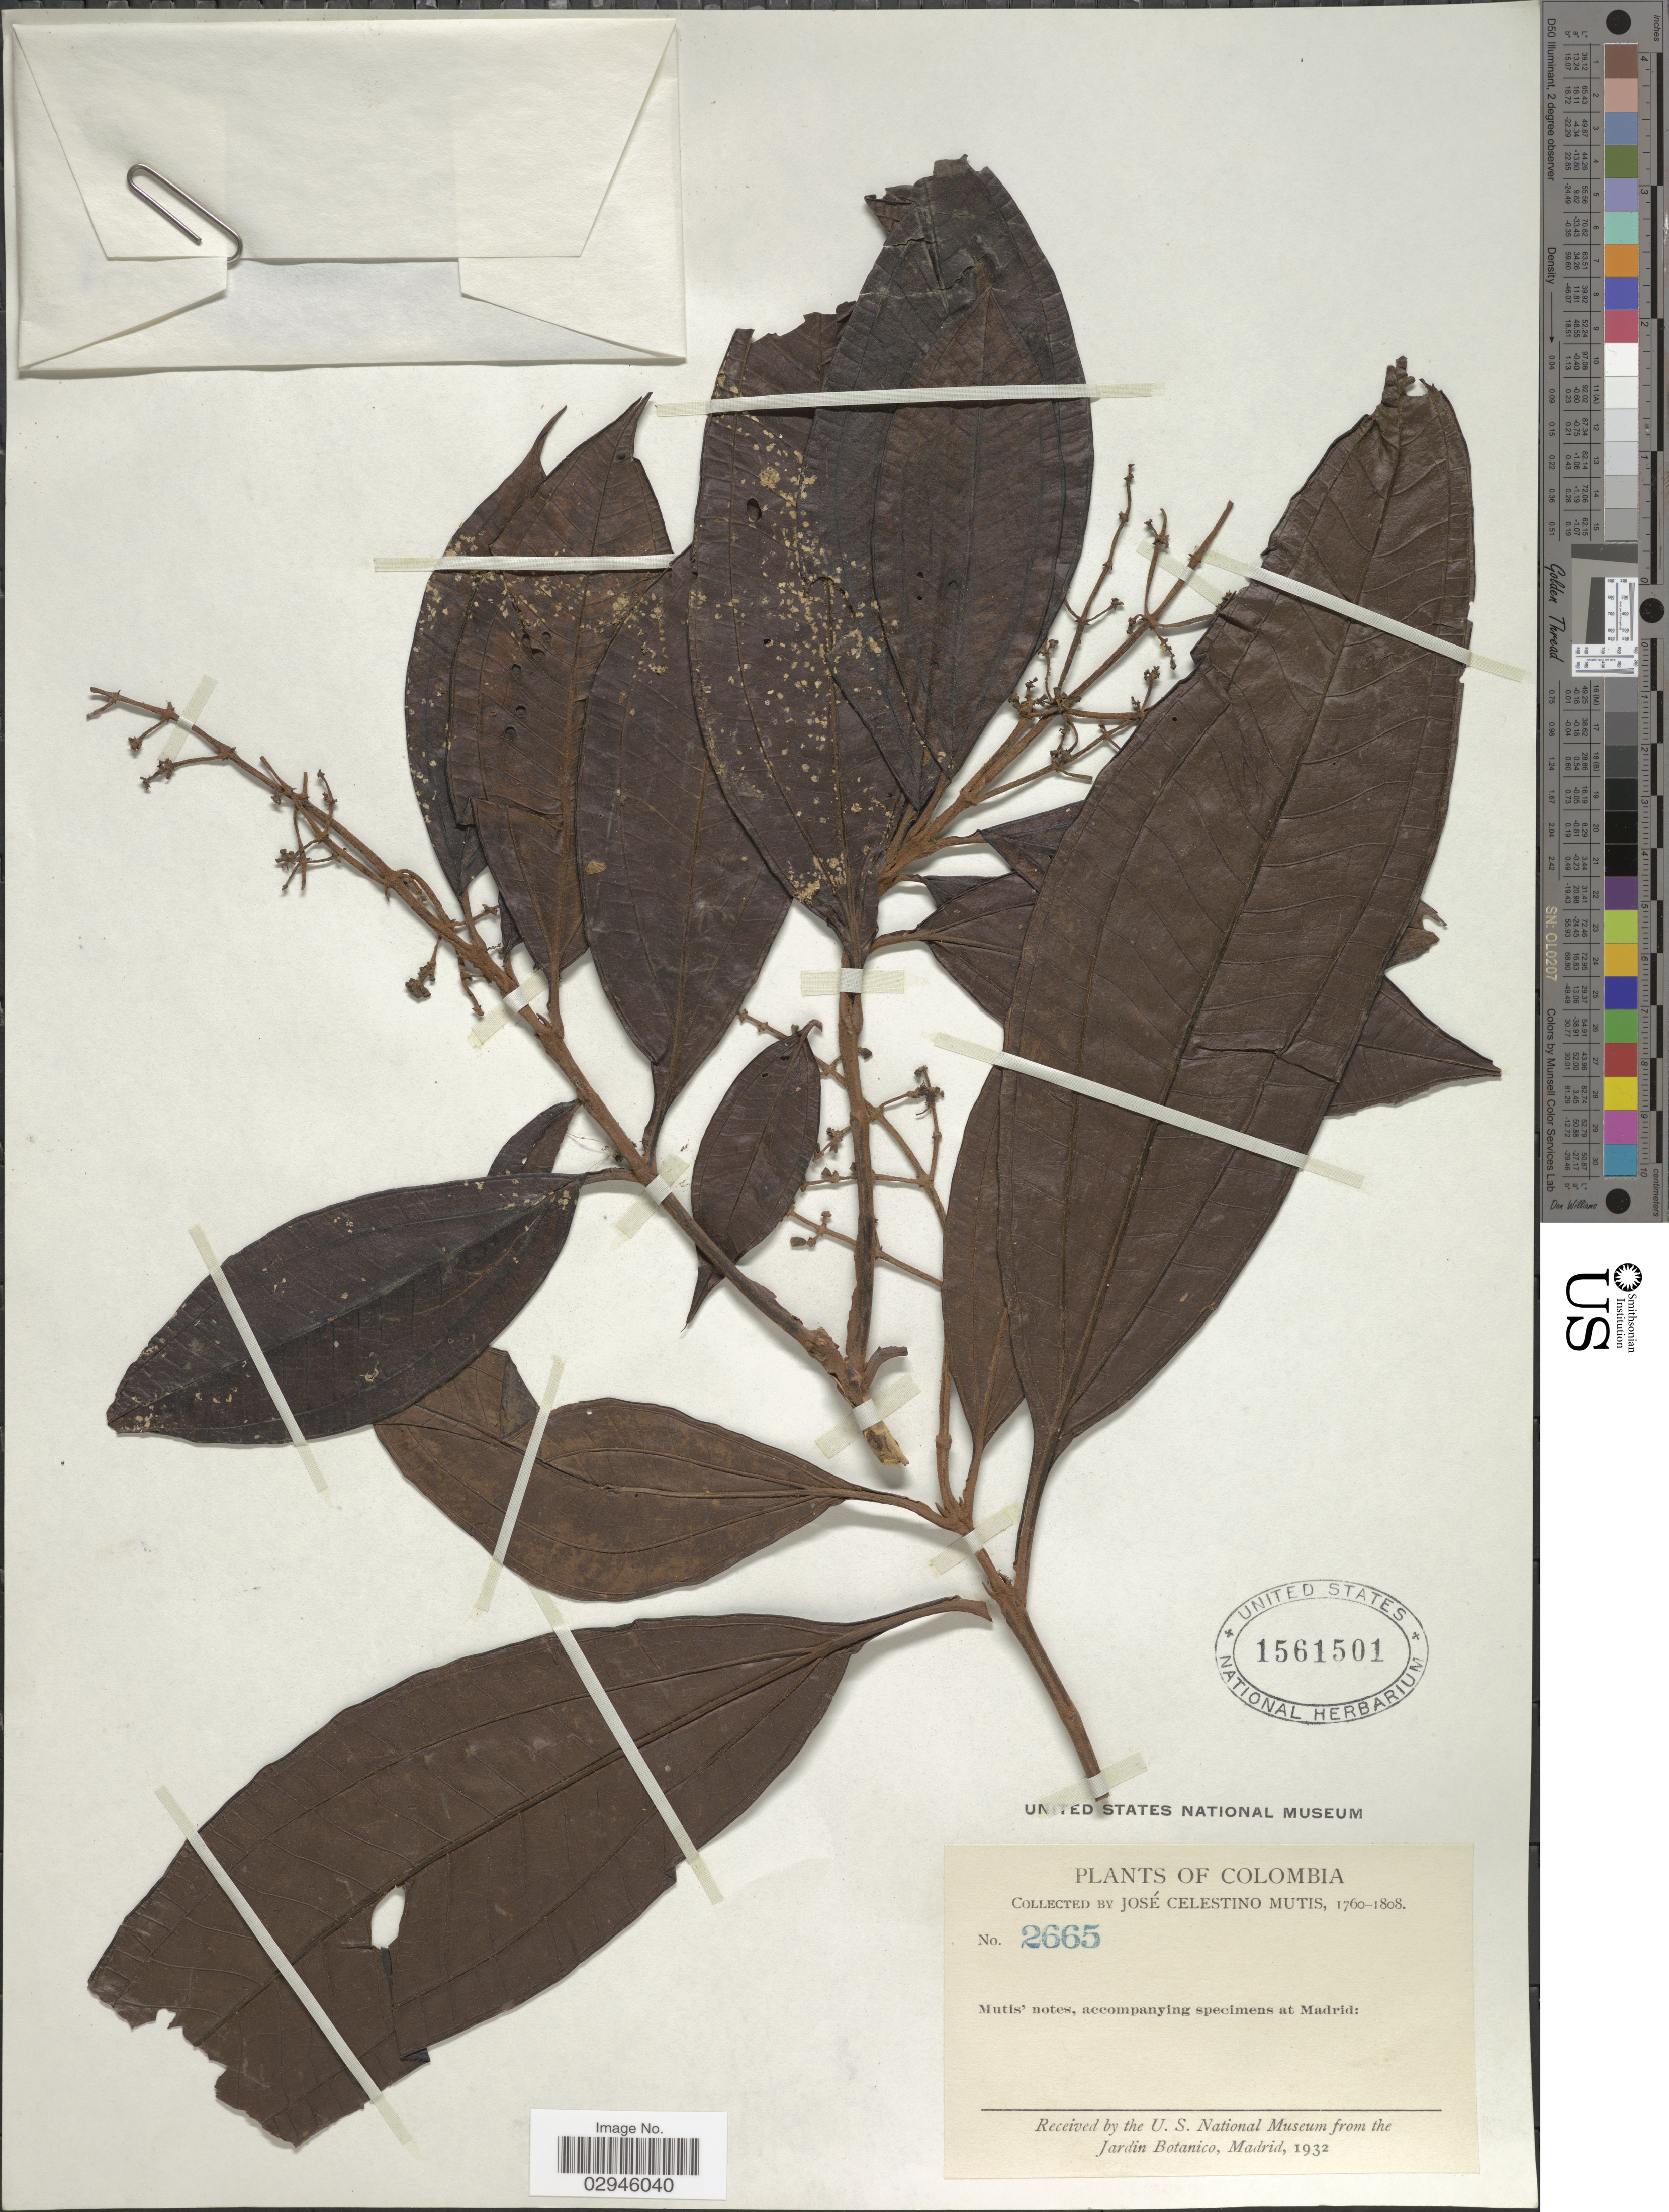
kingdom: Plantae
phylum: Tracheophyta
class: Magnoliopsida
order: Myrtales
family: Melastomataceae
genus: Miconia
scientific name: Miconia sp.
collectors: J. C. B. Mutis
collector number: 2665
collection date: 1760/1808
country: Colombia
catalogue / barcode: US 1561501